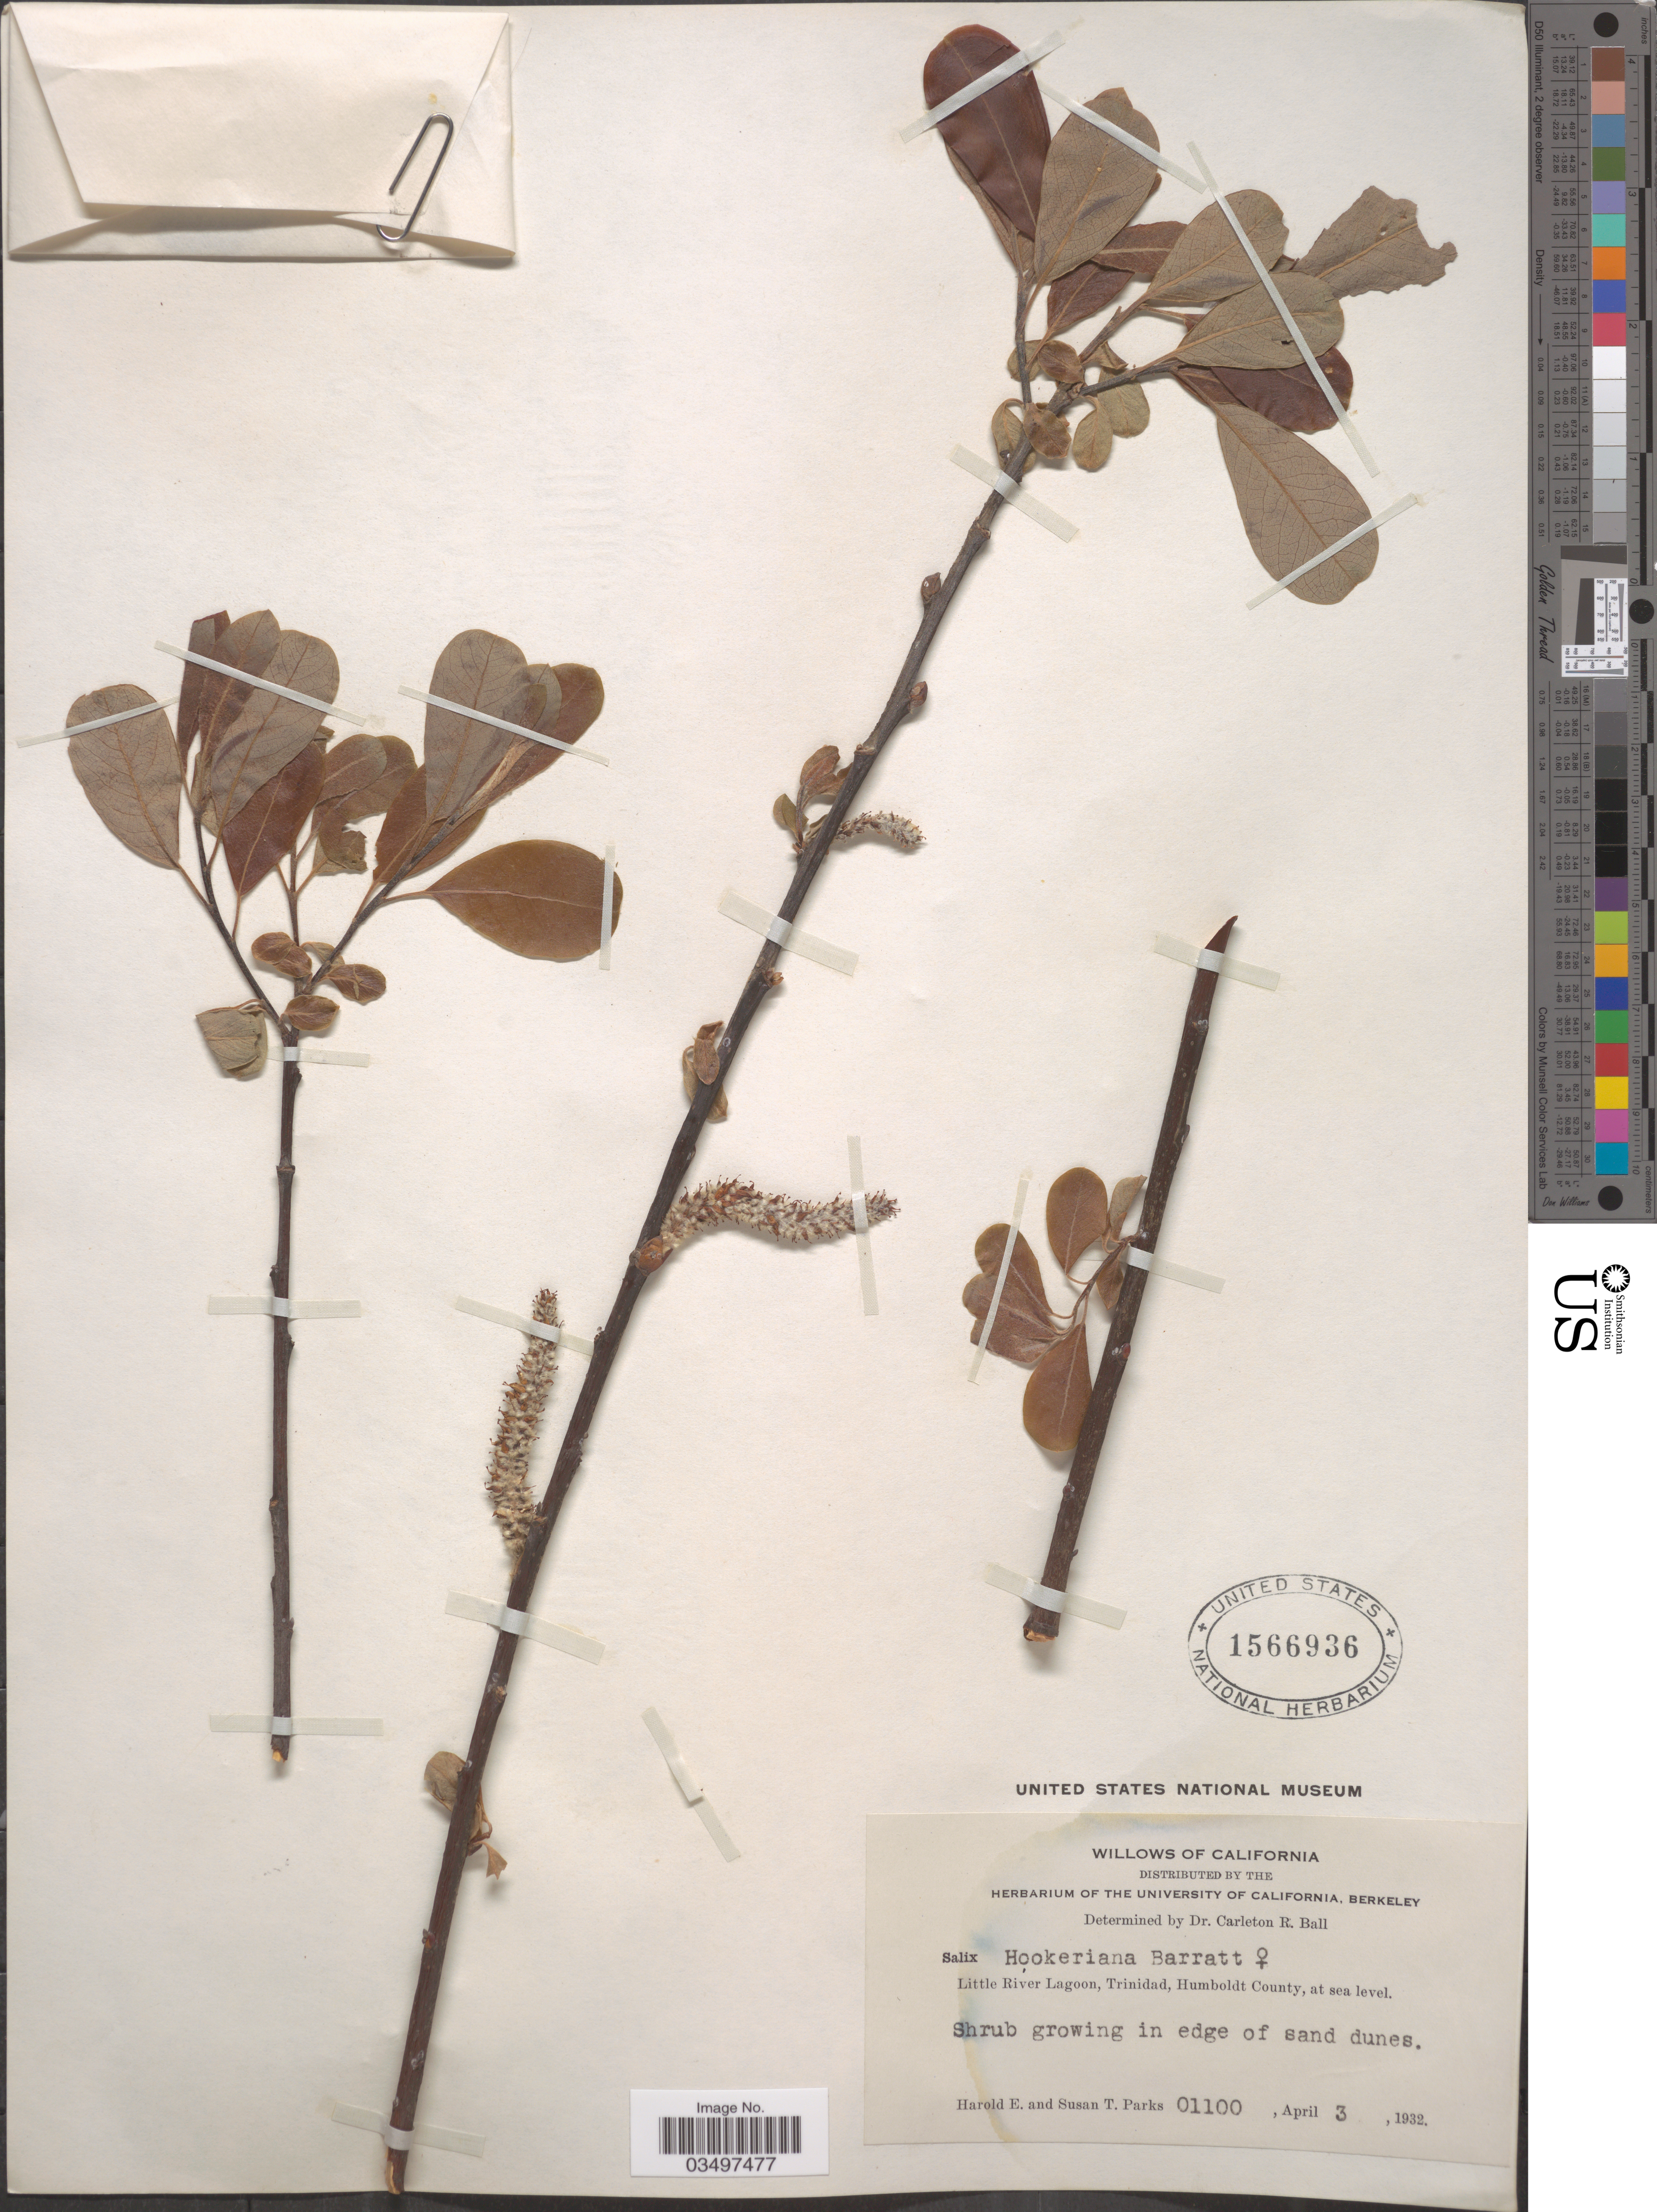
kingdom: Plantae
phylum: Tracheophyta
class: Magnoliopsida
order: Malpighiales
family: Salicaceae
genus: Salix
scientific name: Salix hookeriana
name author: Barratt ex Hook.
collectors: H. E. Parks & S. Parks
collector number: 01100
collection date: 1932-04-03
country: United States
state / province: California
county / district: Humboldt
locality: Little River Lagoon, Trinidad, Humboldt County.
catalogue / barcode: US 1566936